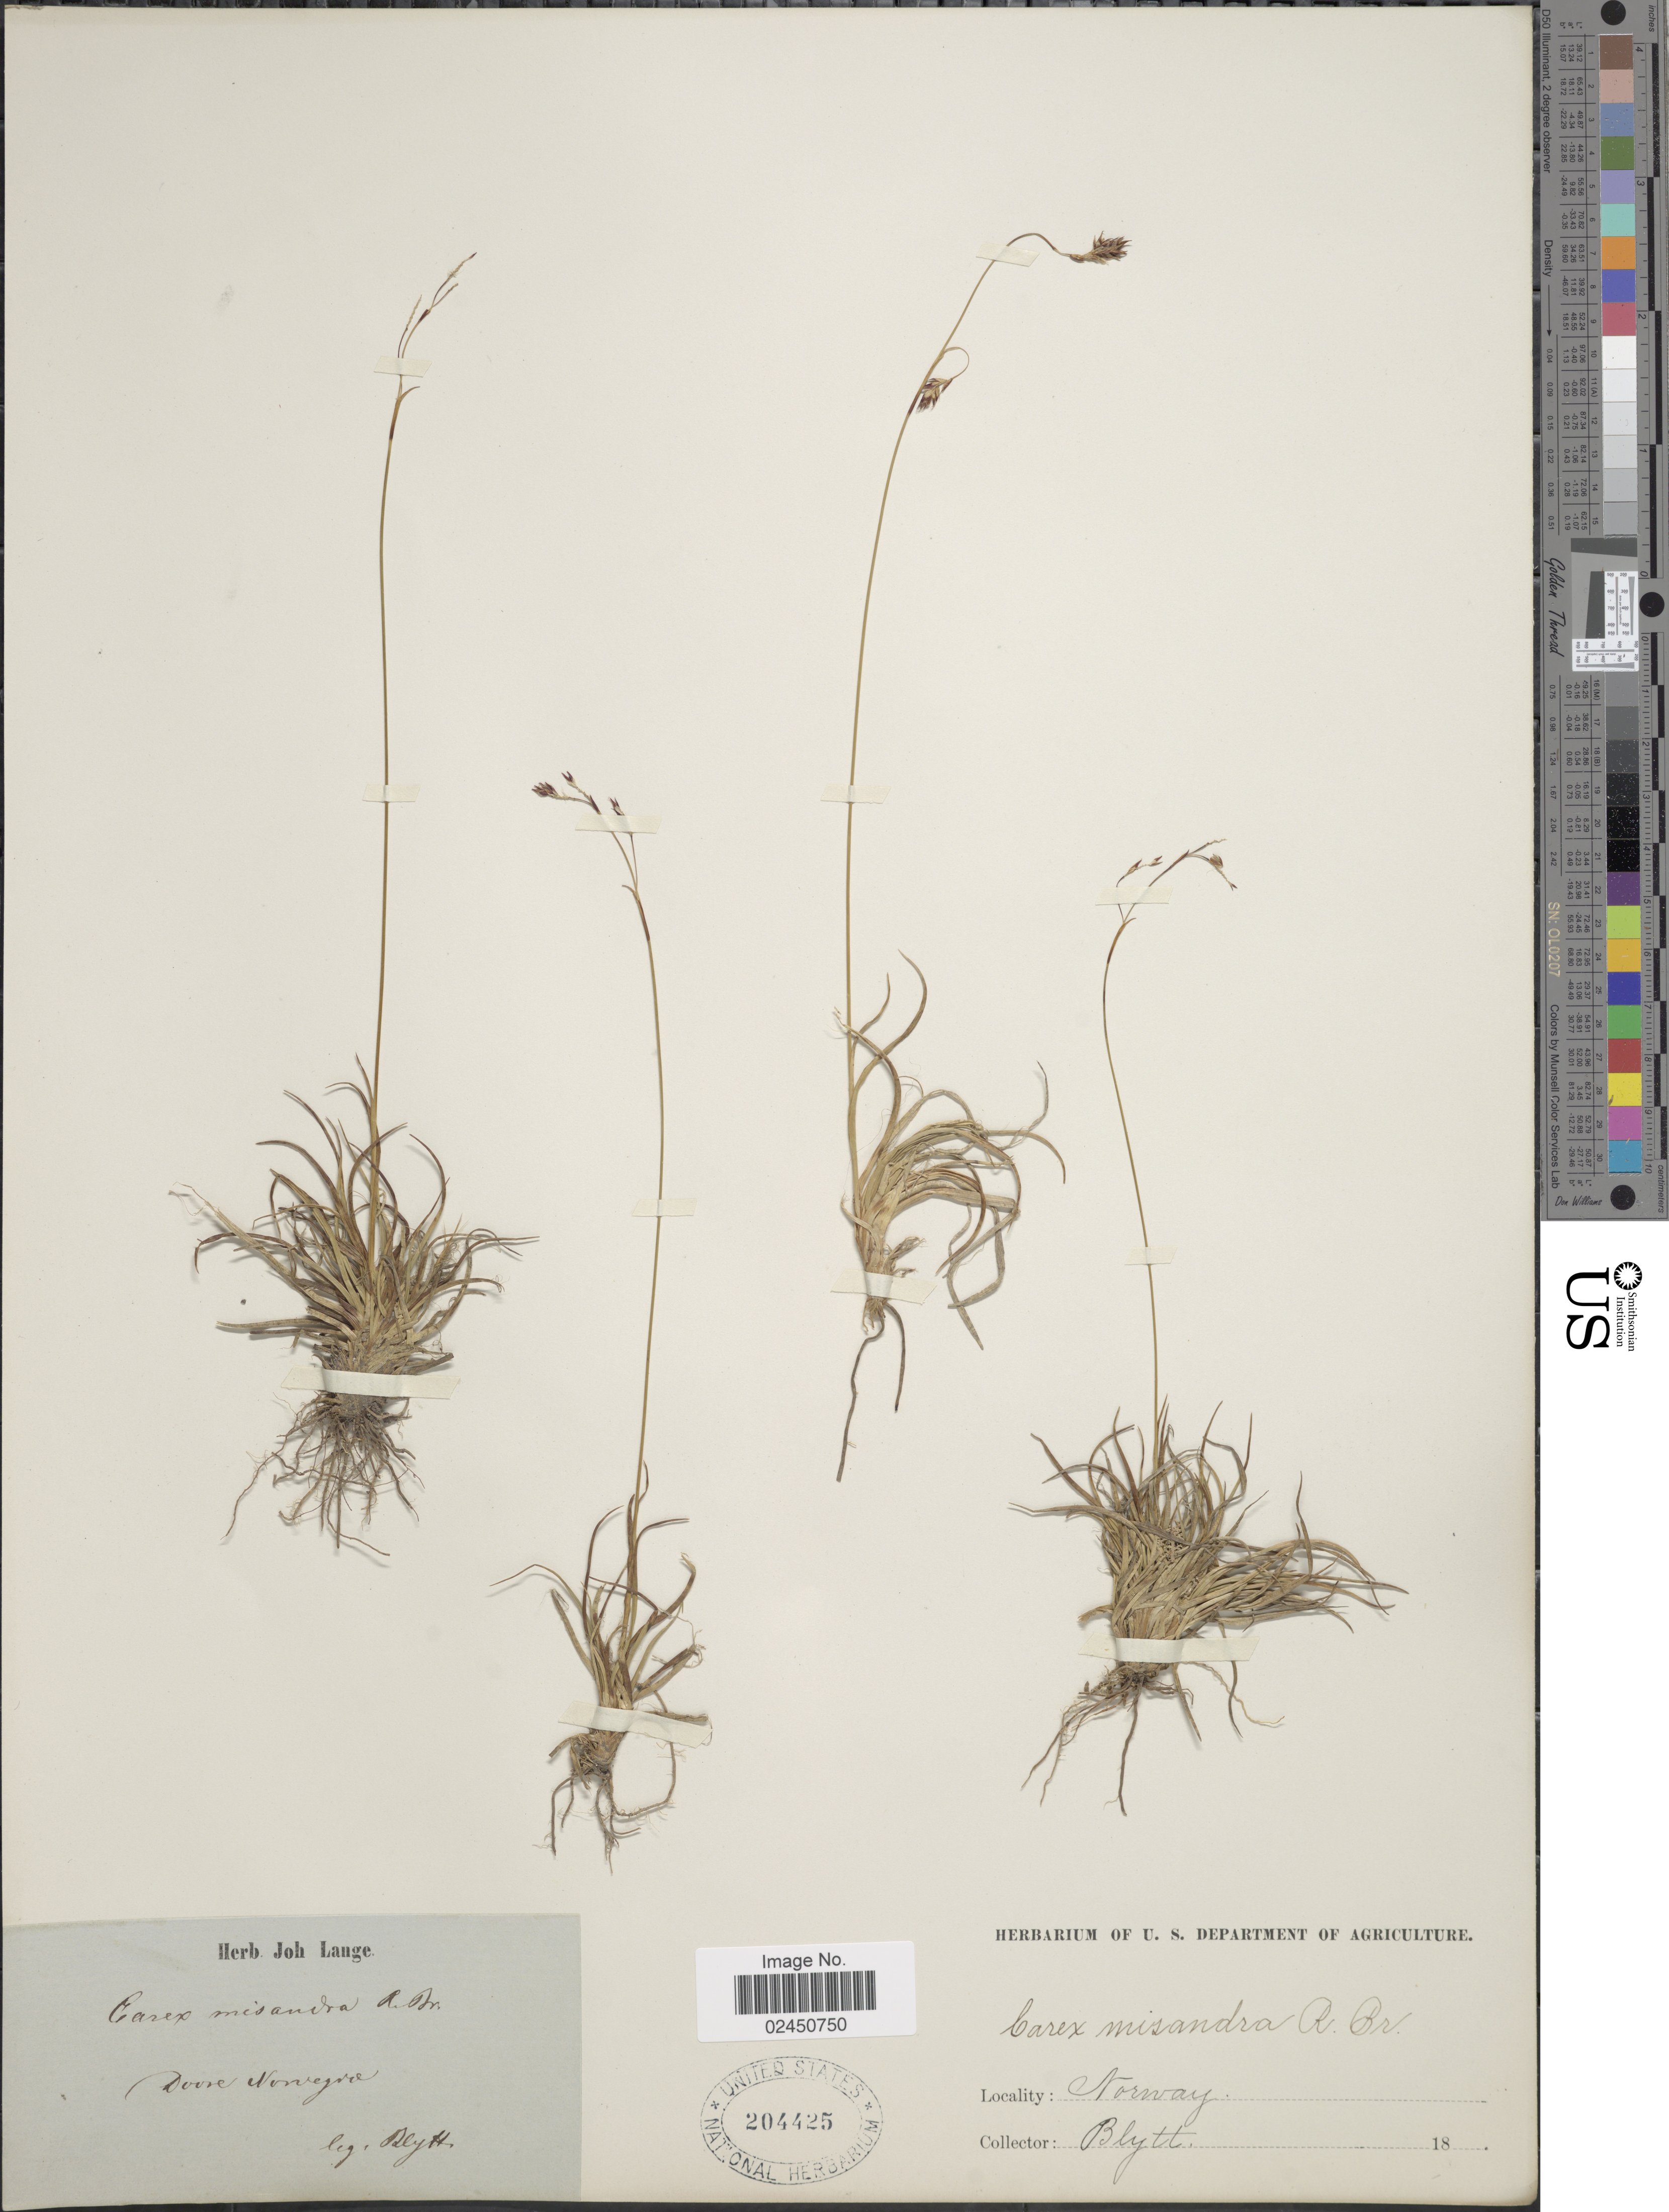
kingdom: Plantae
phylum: Tracheophyta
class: Liliopsida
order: Poales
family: Cyperaceae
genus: Carex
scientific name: Carex fuliginosa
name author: Schkuhr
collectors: Blytt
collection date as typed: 18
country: Norway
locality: Dovre, Norvegia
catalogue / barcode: US 204425